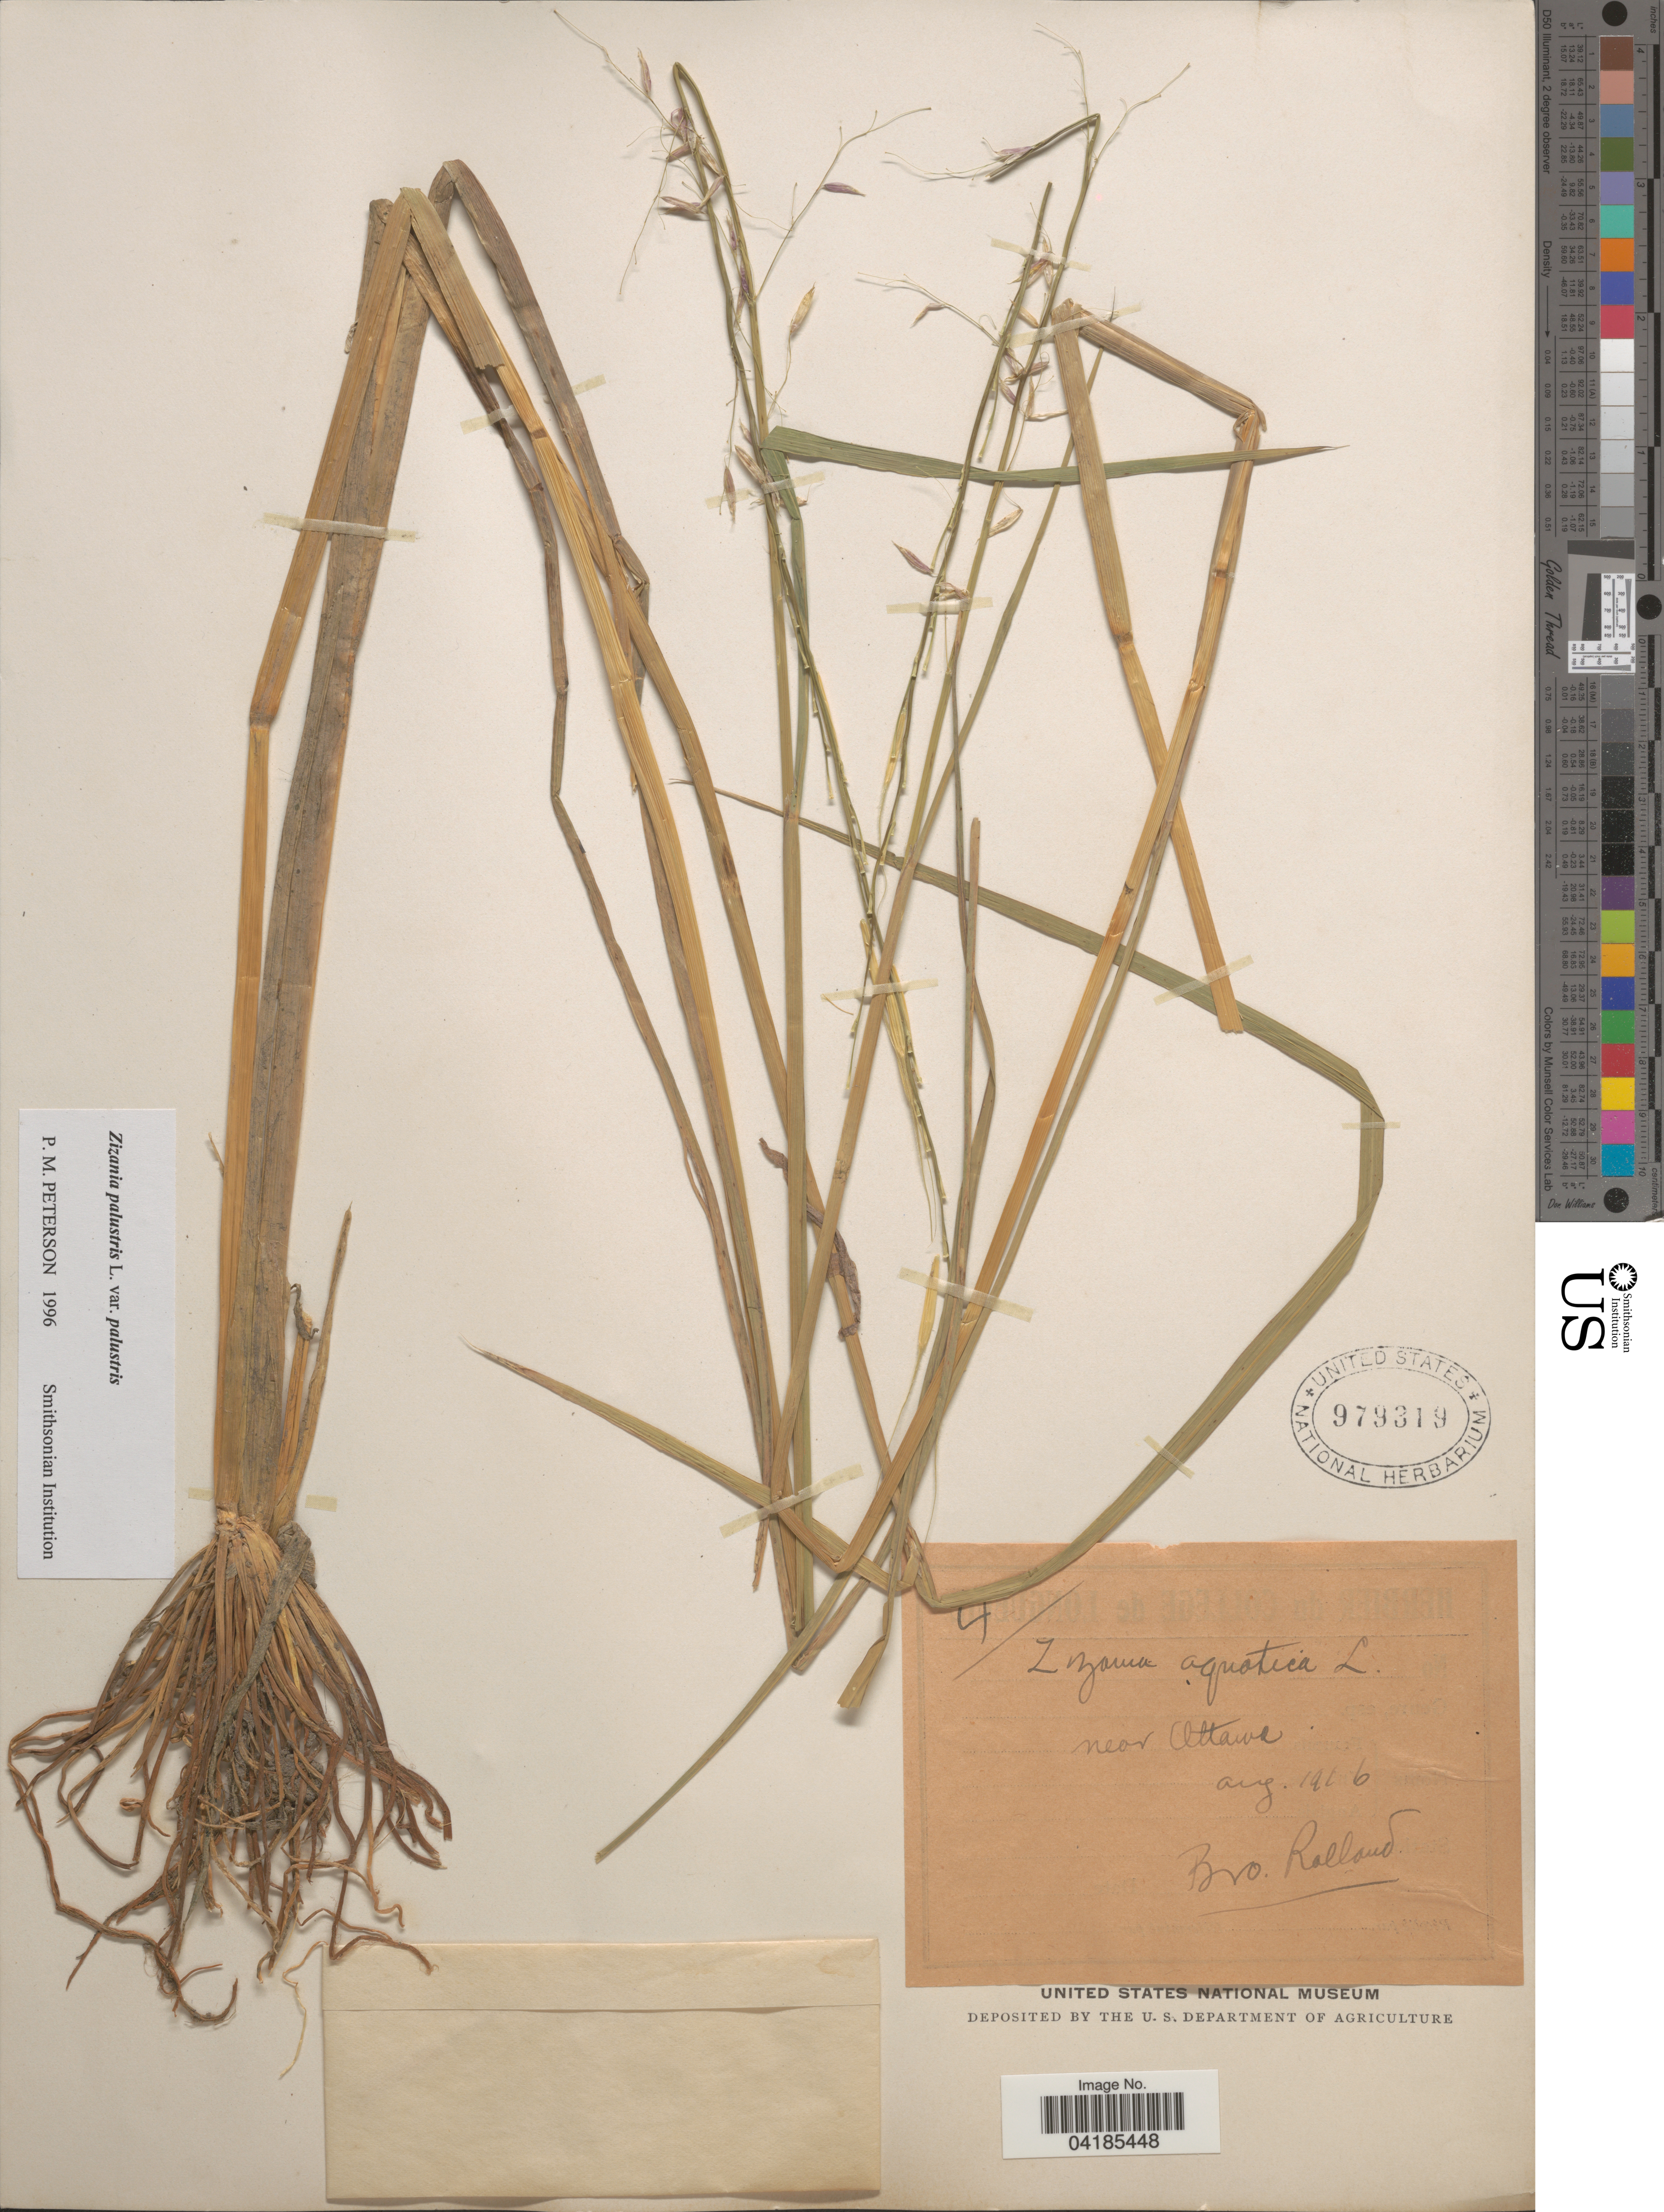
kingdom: Plantae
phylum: Tracheophyta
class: Liliopsida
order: Poales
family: Poaceae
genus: Zizania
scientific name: Zizania palustris var. palustris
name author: L.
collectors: B. Rolland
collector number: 4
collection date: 1916-08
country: Canada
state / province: Ontario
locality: Near Ottawa.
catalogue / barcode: US 979319